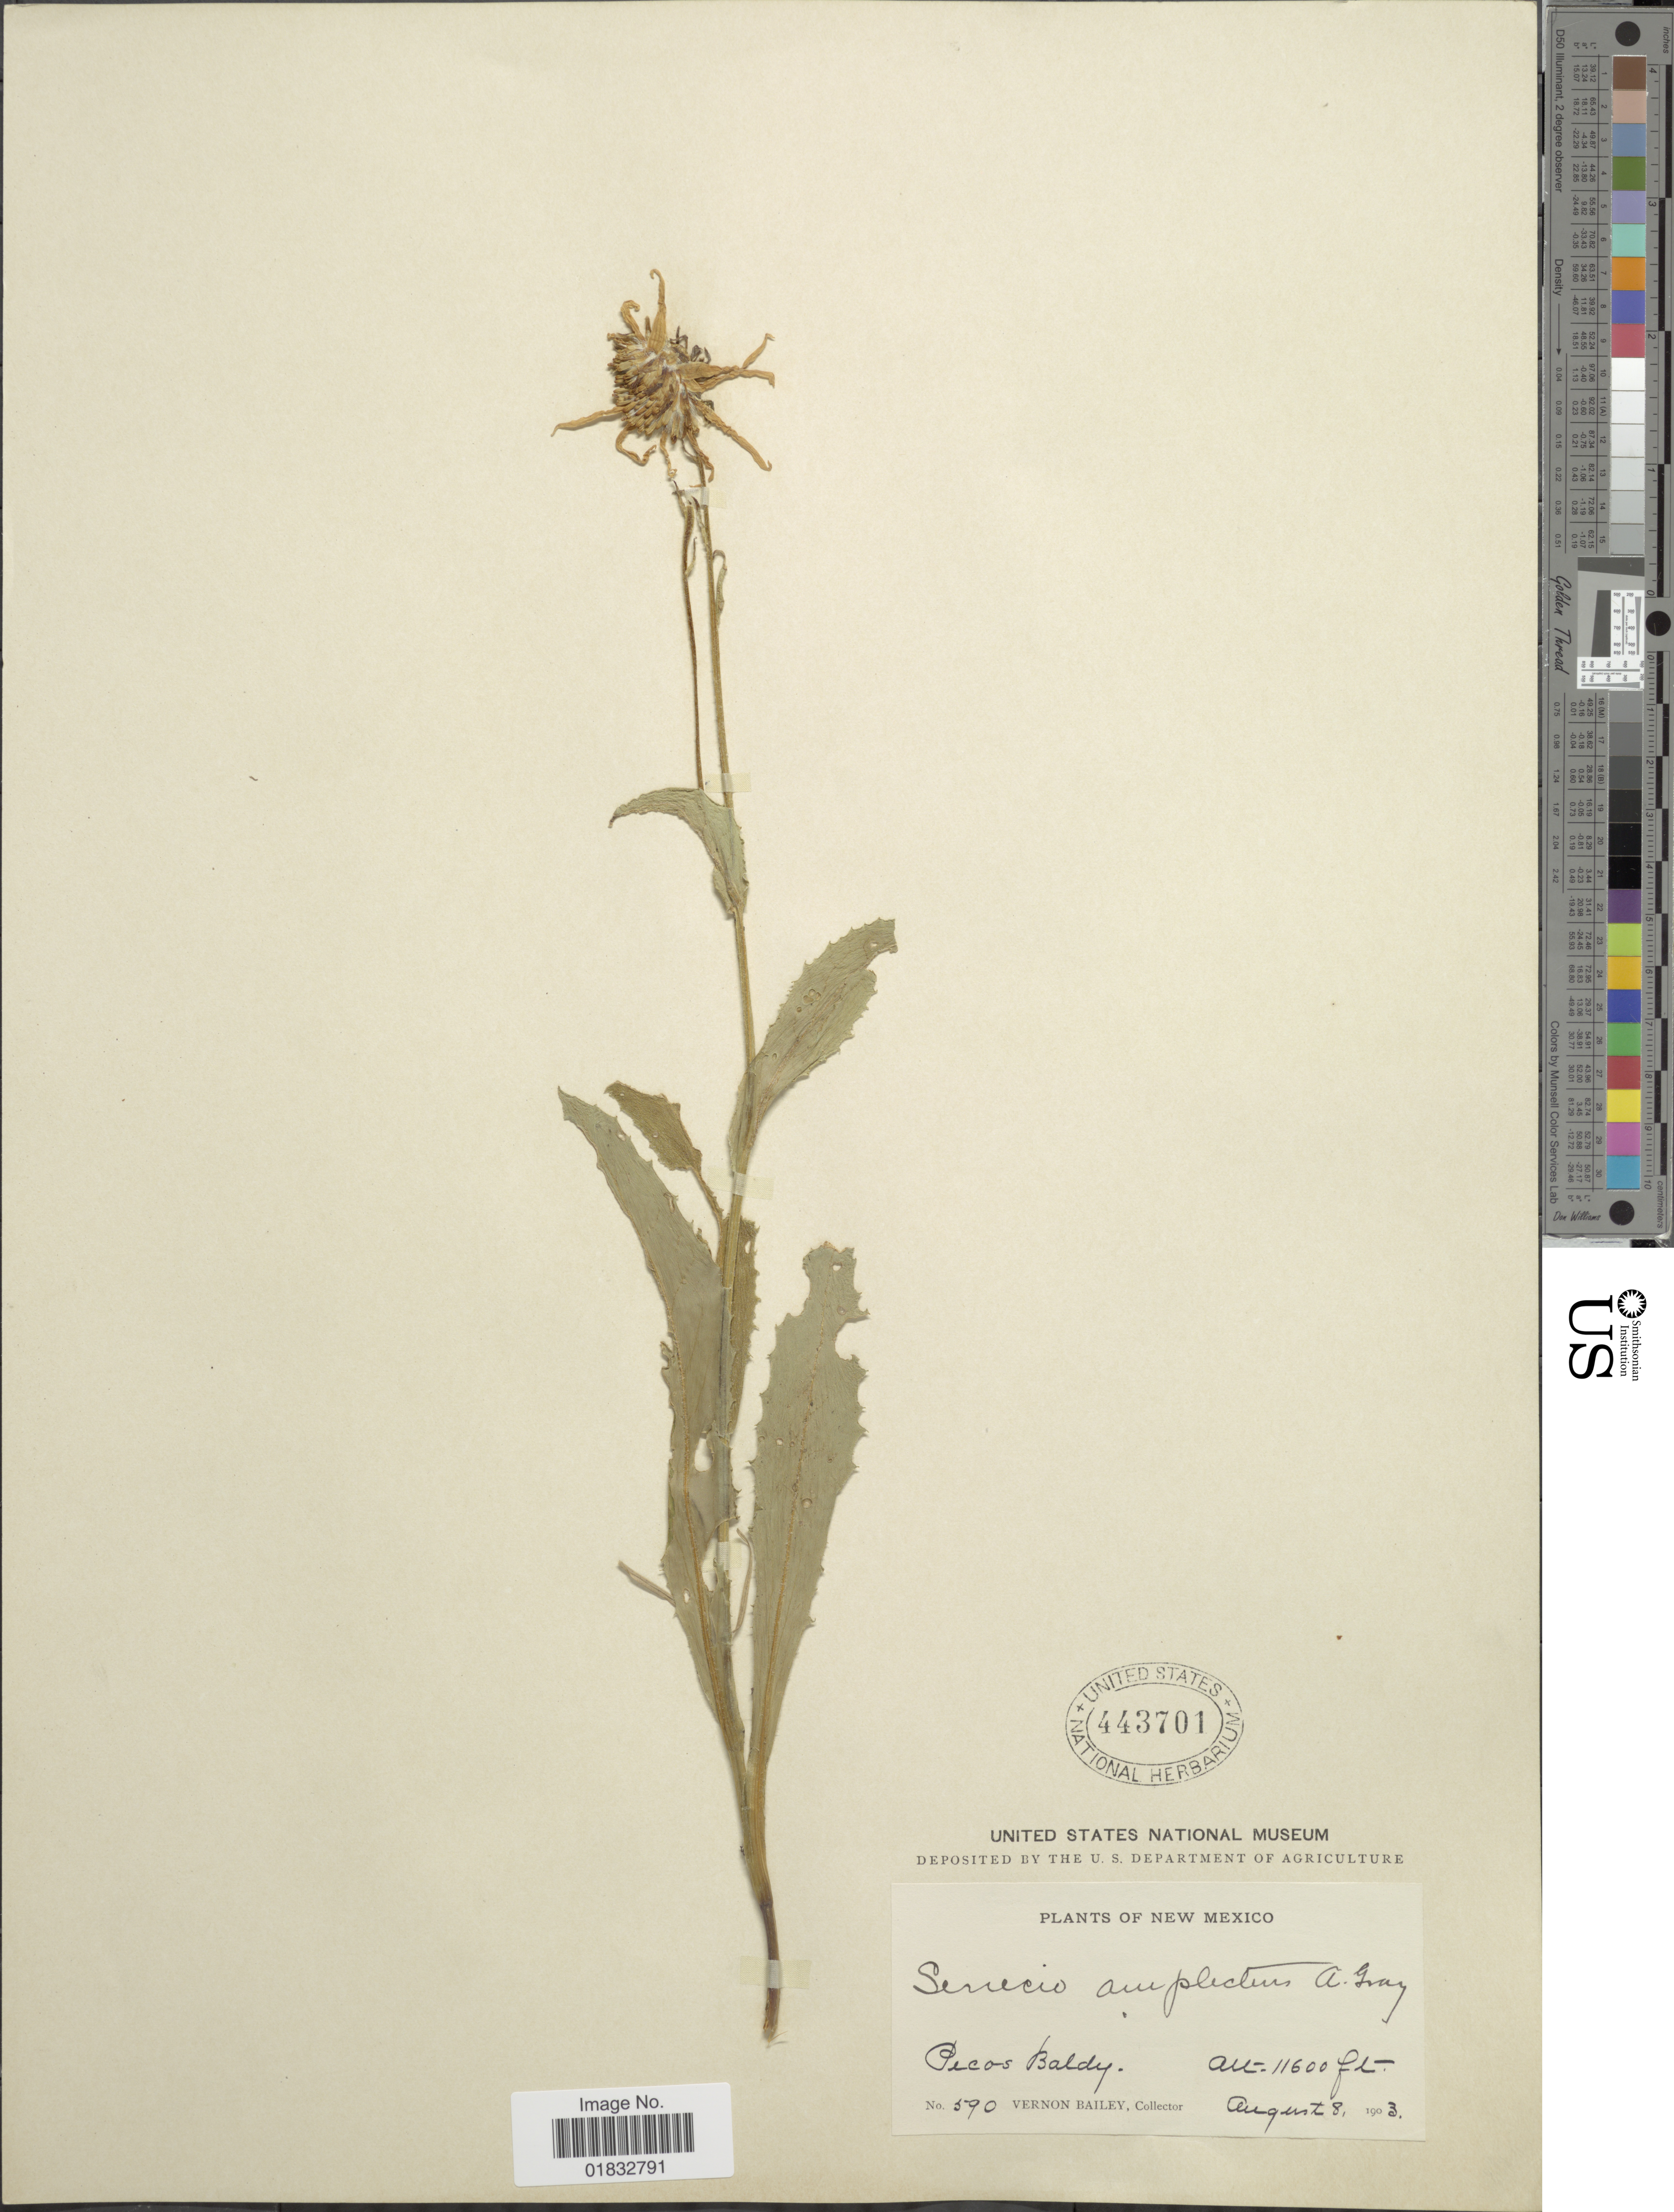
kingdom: Plantae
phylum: Tracheophyta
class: Magnoliopsida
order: Asterales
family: Asteraceae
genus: Senecio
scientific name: Senecio amplectens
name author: A. Gray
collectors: V. O. Bailey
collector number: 590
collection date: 1903-08-08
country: United States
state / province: New Mexico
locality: Pecos Baldy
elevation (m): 3536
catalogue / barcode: US 443701